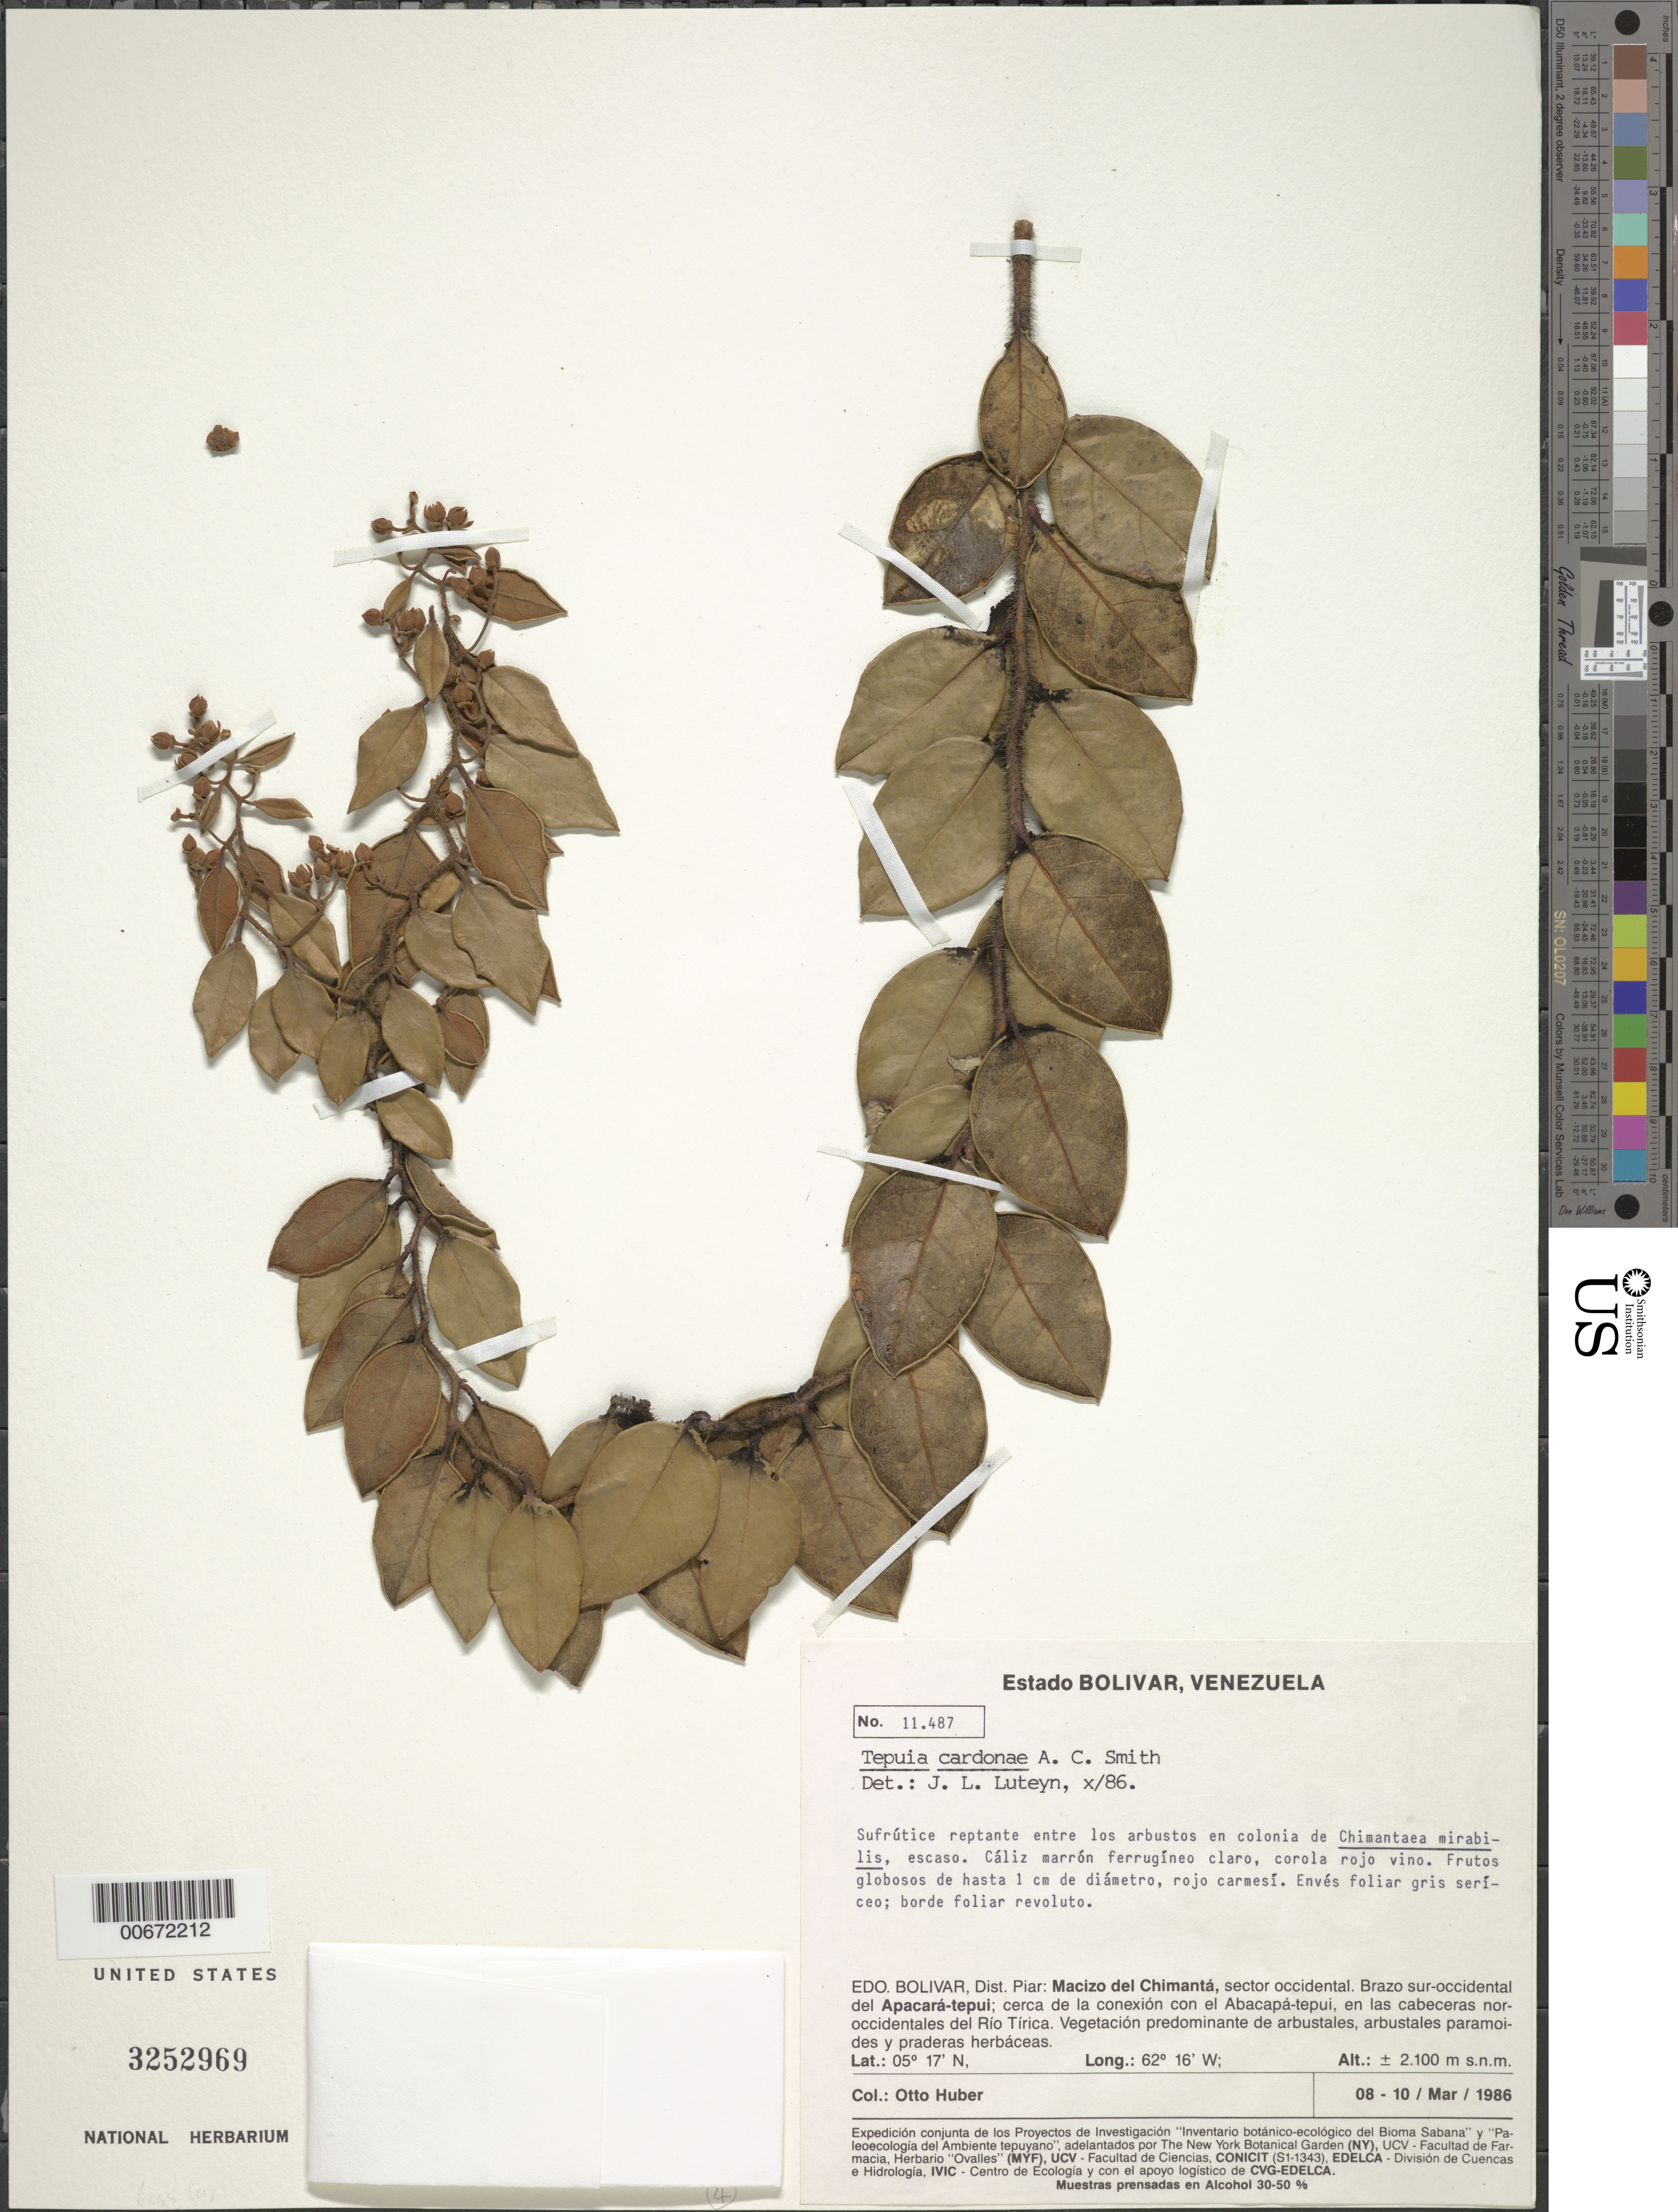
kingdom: Plantae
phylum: Tracheophyta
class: Magnoliopsida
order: Ericales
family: Ericaceae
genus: Tepuia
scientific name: Tepuia cardonae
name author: A.C. Sm.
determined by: Luteyn, J. L.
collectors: O. Huber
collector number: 11487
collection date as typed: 8-Mar-86 to 10-Mar-86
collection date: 1986-03-08/1986-03-10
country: Venezuela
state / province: Bolívar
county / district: Piar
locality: Macizo del Chimantá, sur-oriental del Apacará-tepuí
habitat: Vegetación predominante de praderas herbaceas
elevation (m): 2100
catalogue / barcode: US 3252969